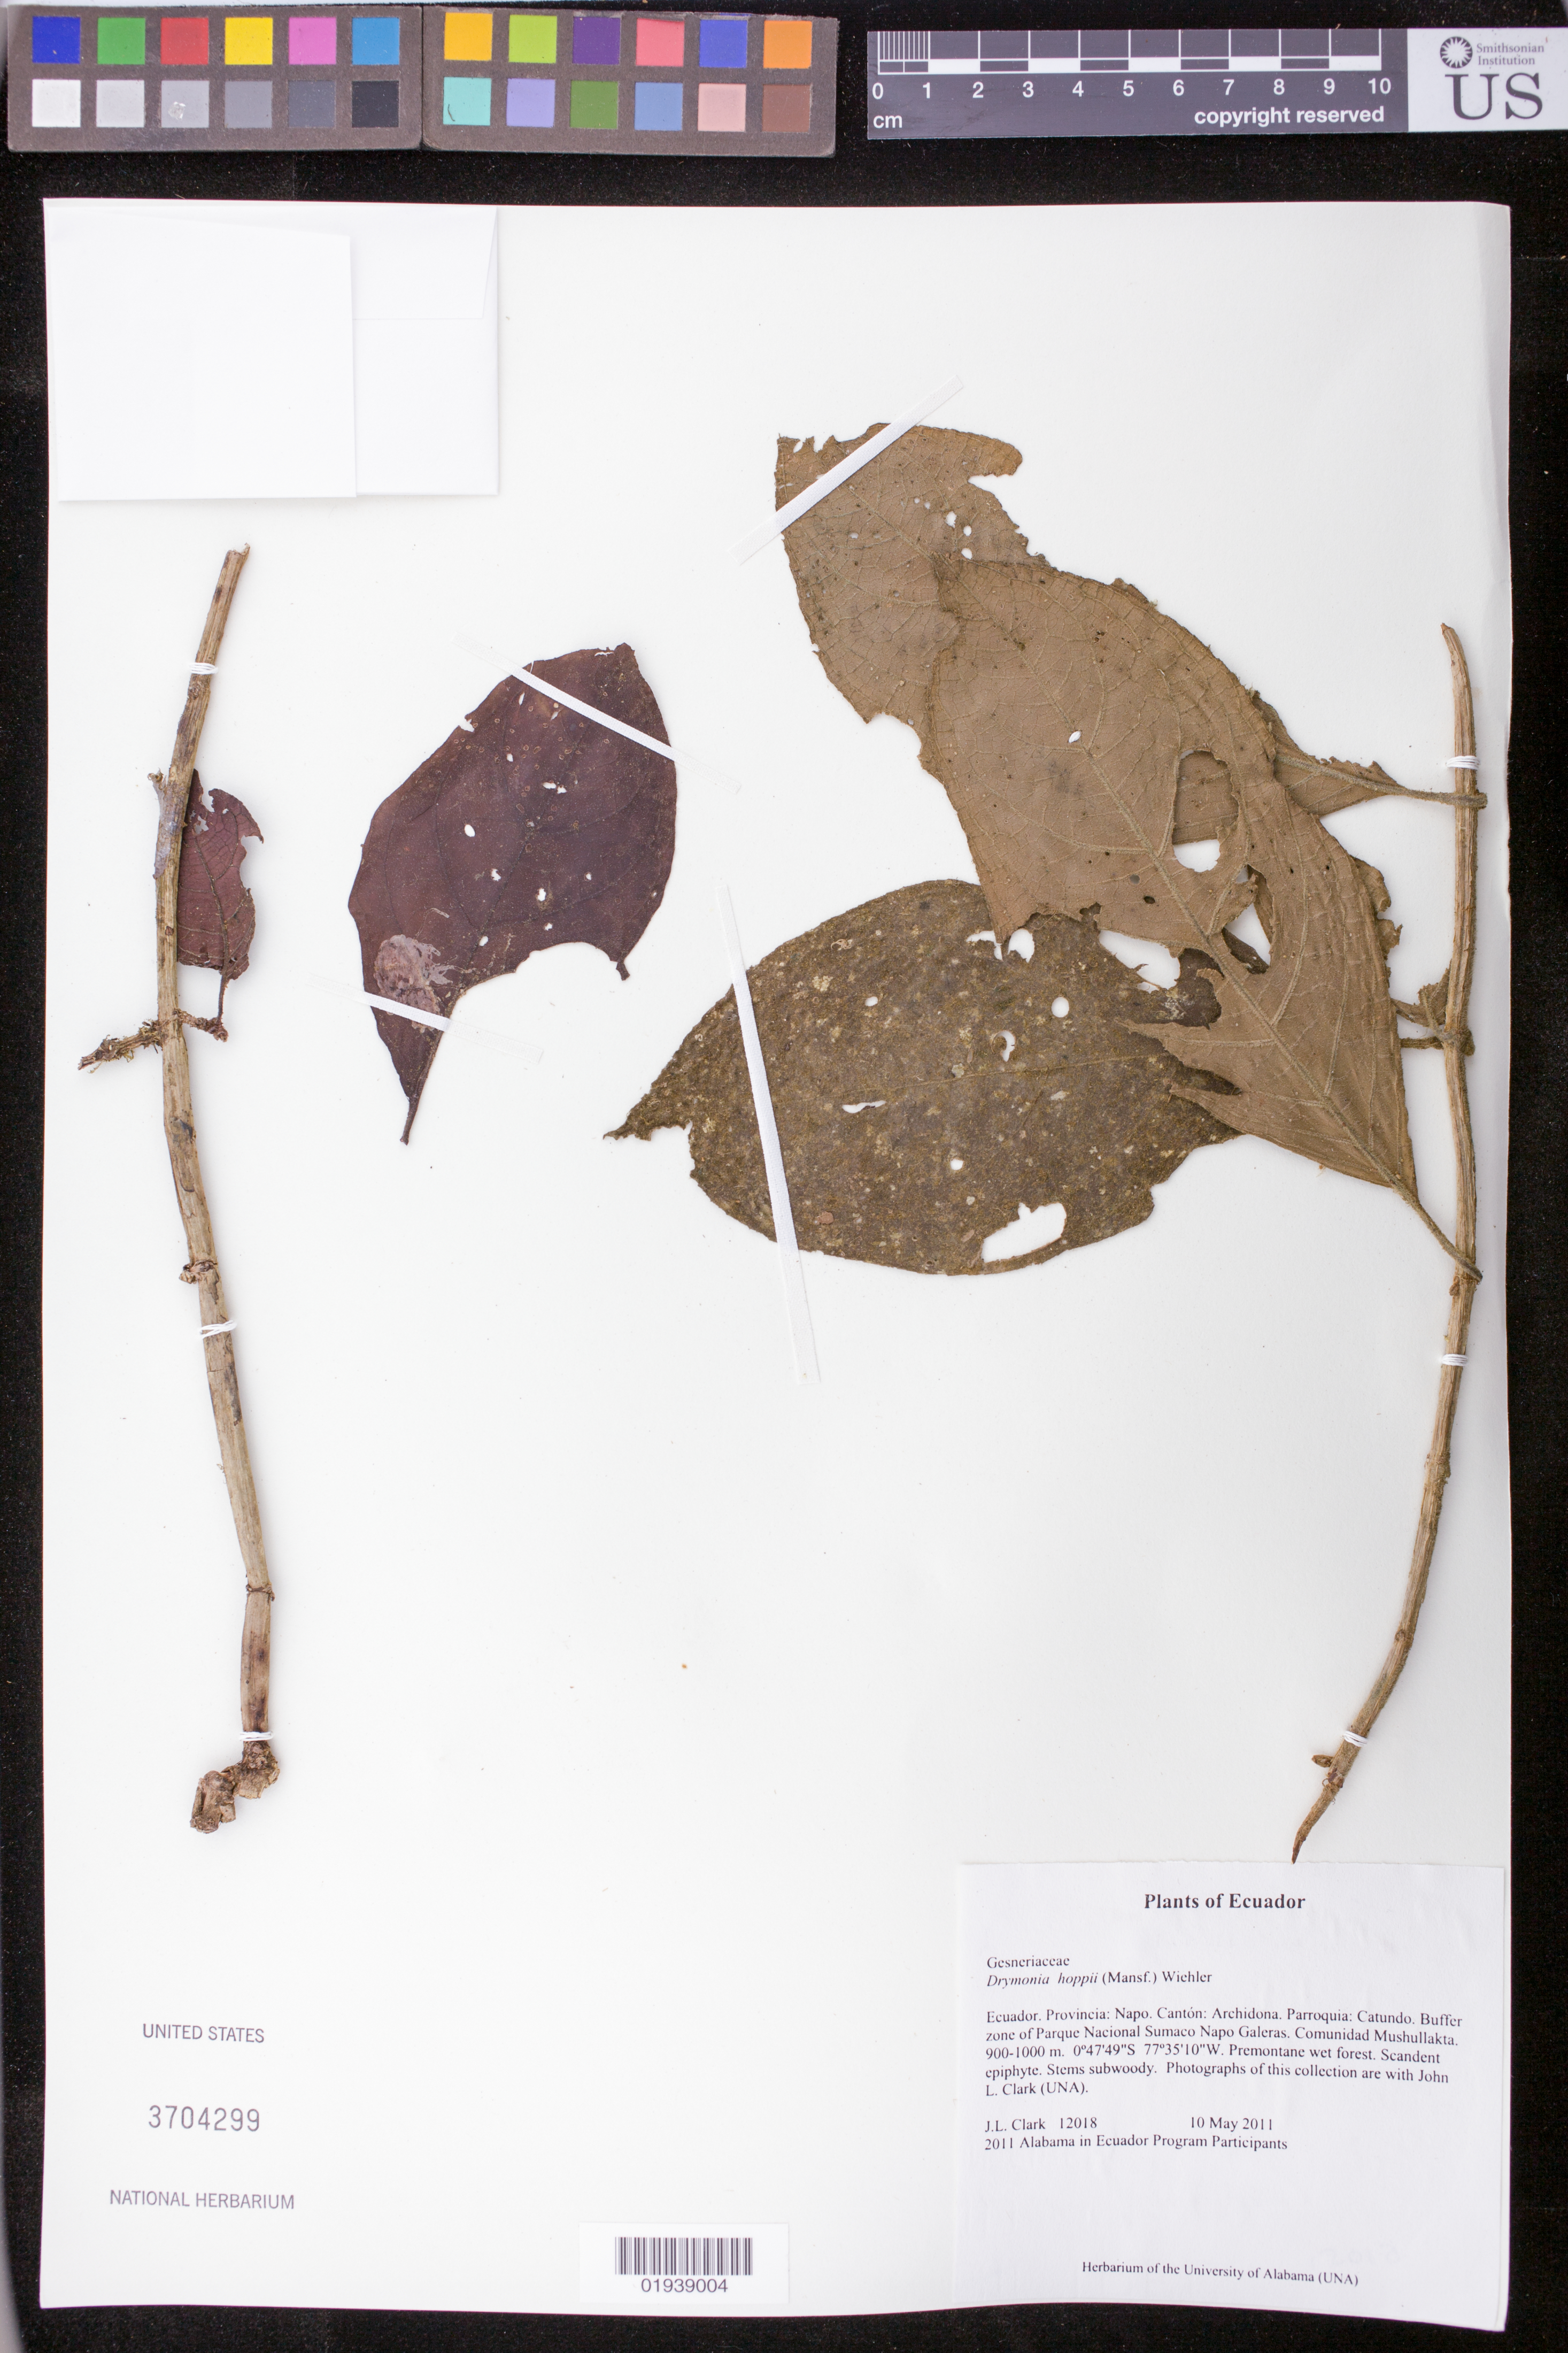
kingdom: Plantae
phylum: Tracheophyta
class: Magnoliopsida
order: Lamiales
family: Gesneriaceae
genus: Drymonia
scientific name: Drymonia hoppii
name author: (Mansf.) Wiehler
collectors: J. L. Clark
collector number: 12018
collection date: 2011-05-10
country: Ecuador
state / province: Napo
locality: Canton Archidona, Parroquia Catundo, Buffer zone of Parque National Sumaco Napo Galeras. Communidad Mushullakta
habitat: Premontane wet forest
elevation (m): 900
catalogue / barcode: US 3704299